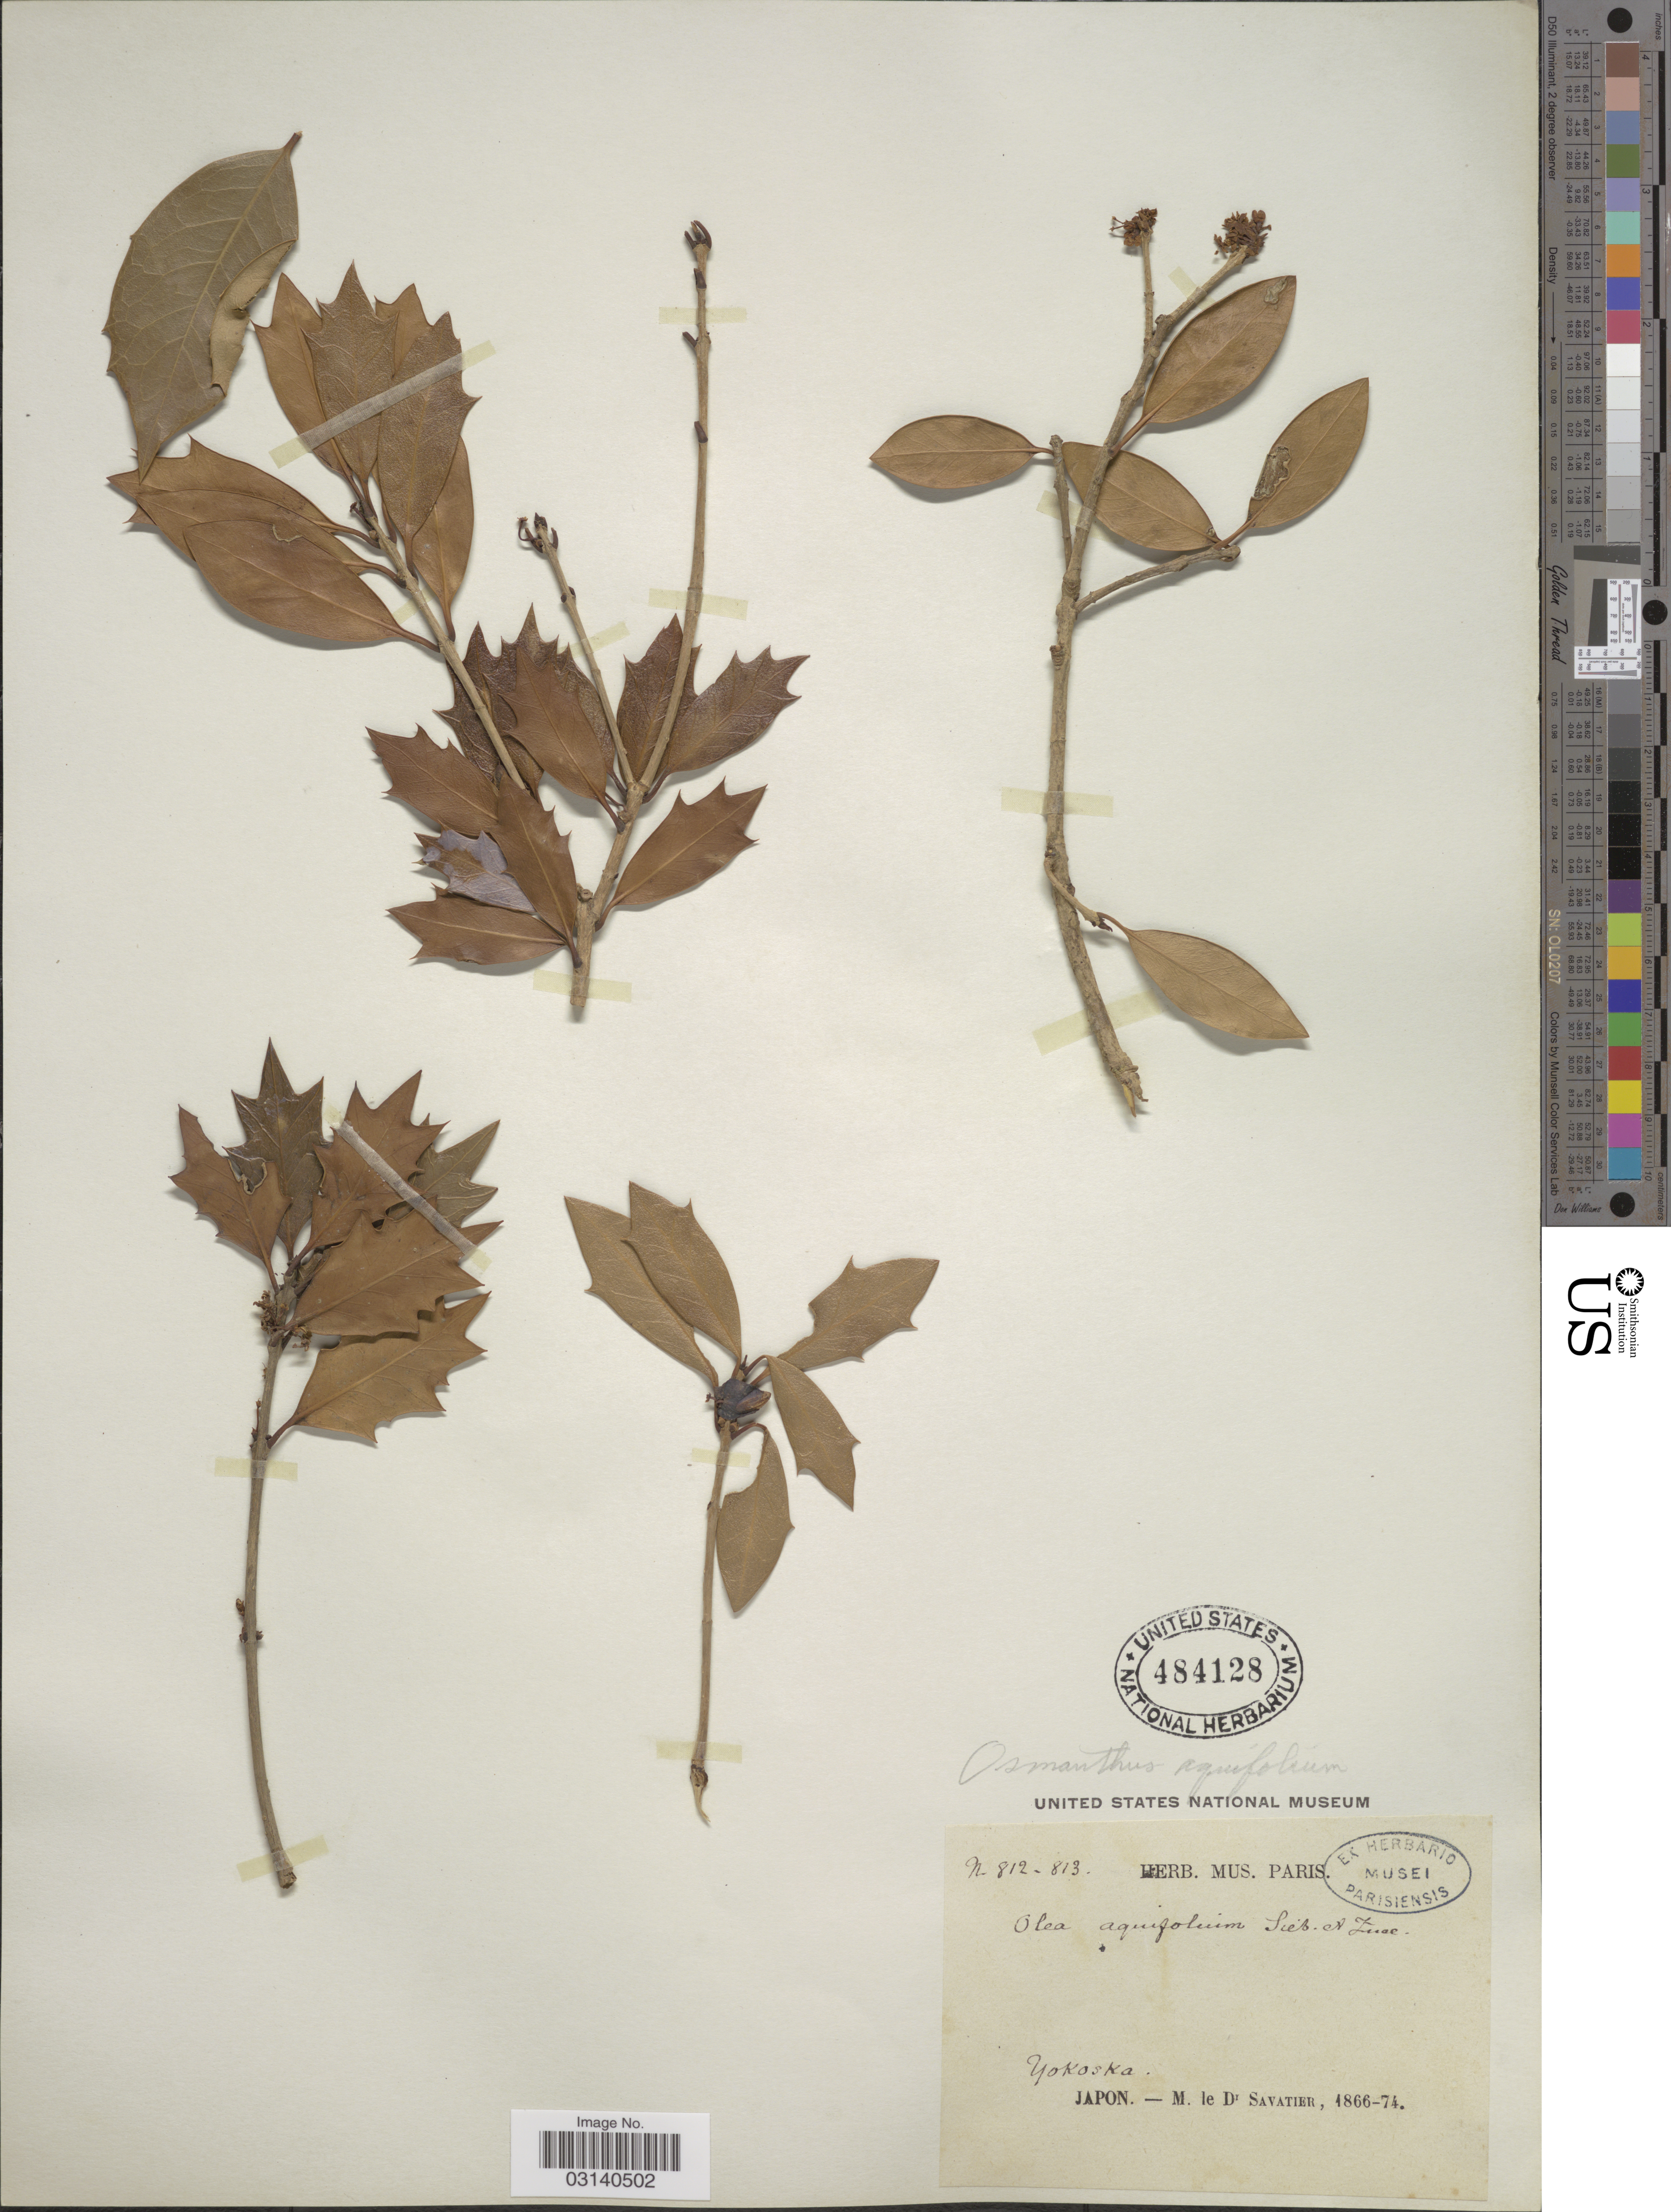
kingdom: Plantae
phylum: Tracheophyta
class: Magnoliopsida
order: Lamiales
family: Oleaceae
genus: Osmanthus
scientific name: Osmanthus aquifolium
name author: (Siebold & Zucc.) J. Dix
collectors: Savatier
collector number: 812-813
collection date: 1866/1874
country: Japan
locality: Yokoska, Japon.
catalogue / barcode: US 484128